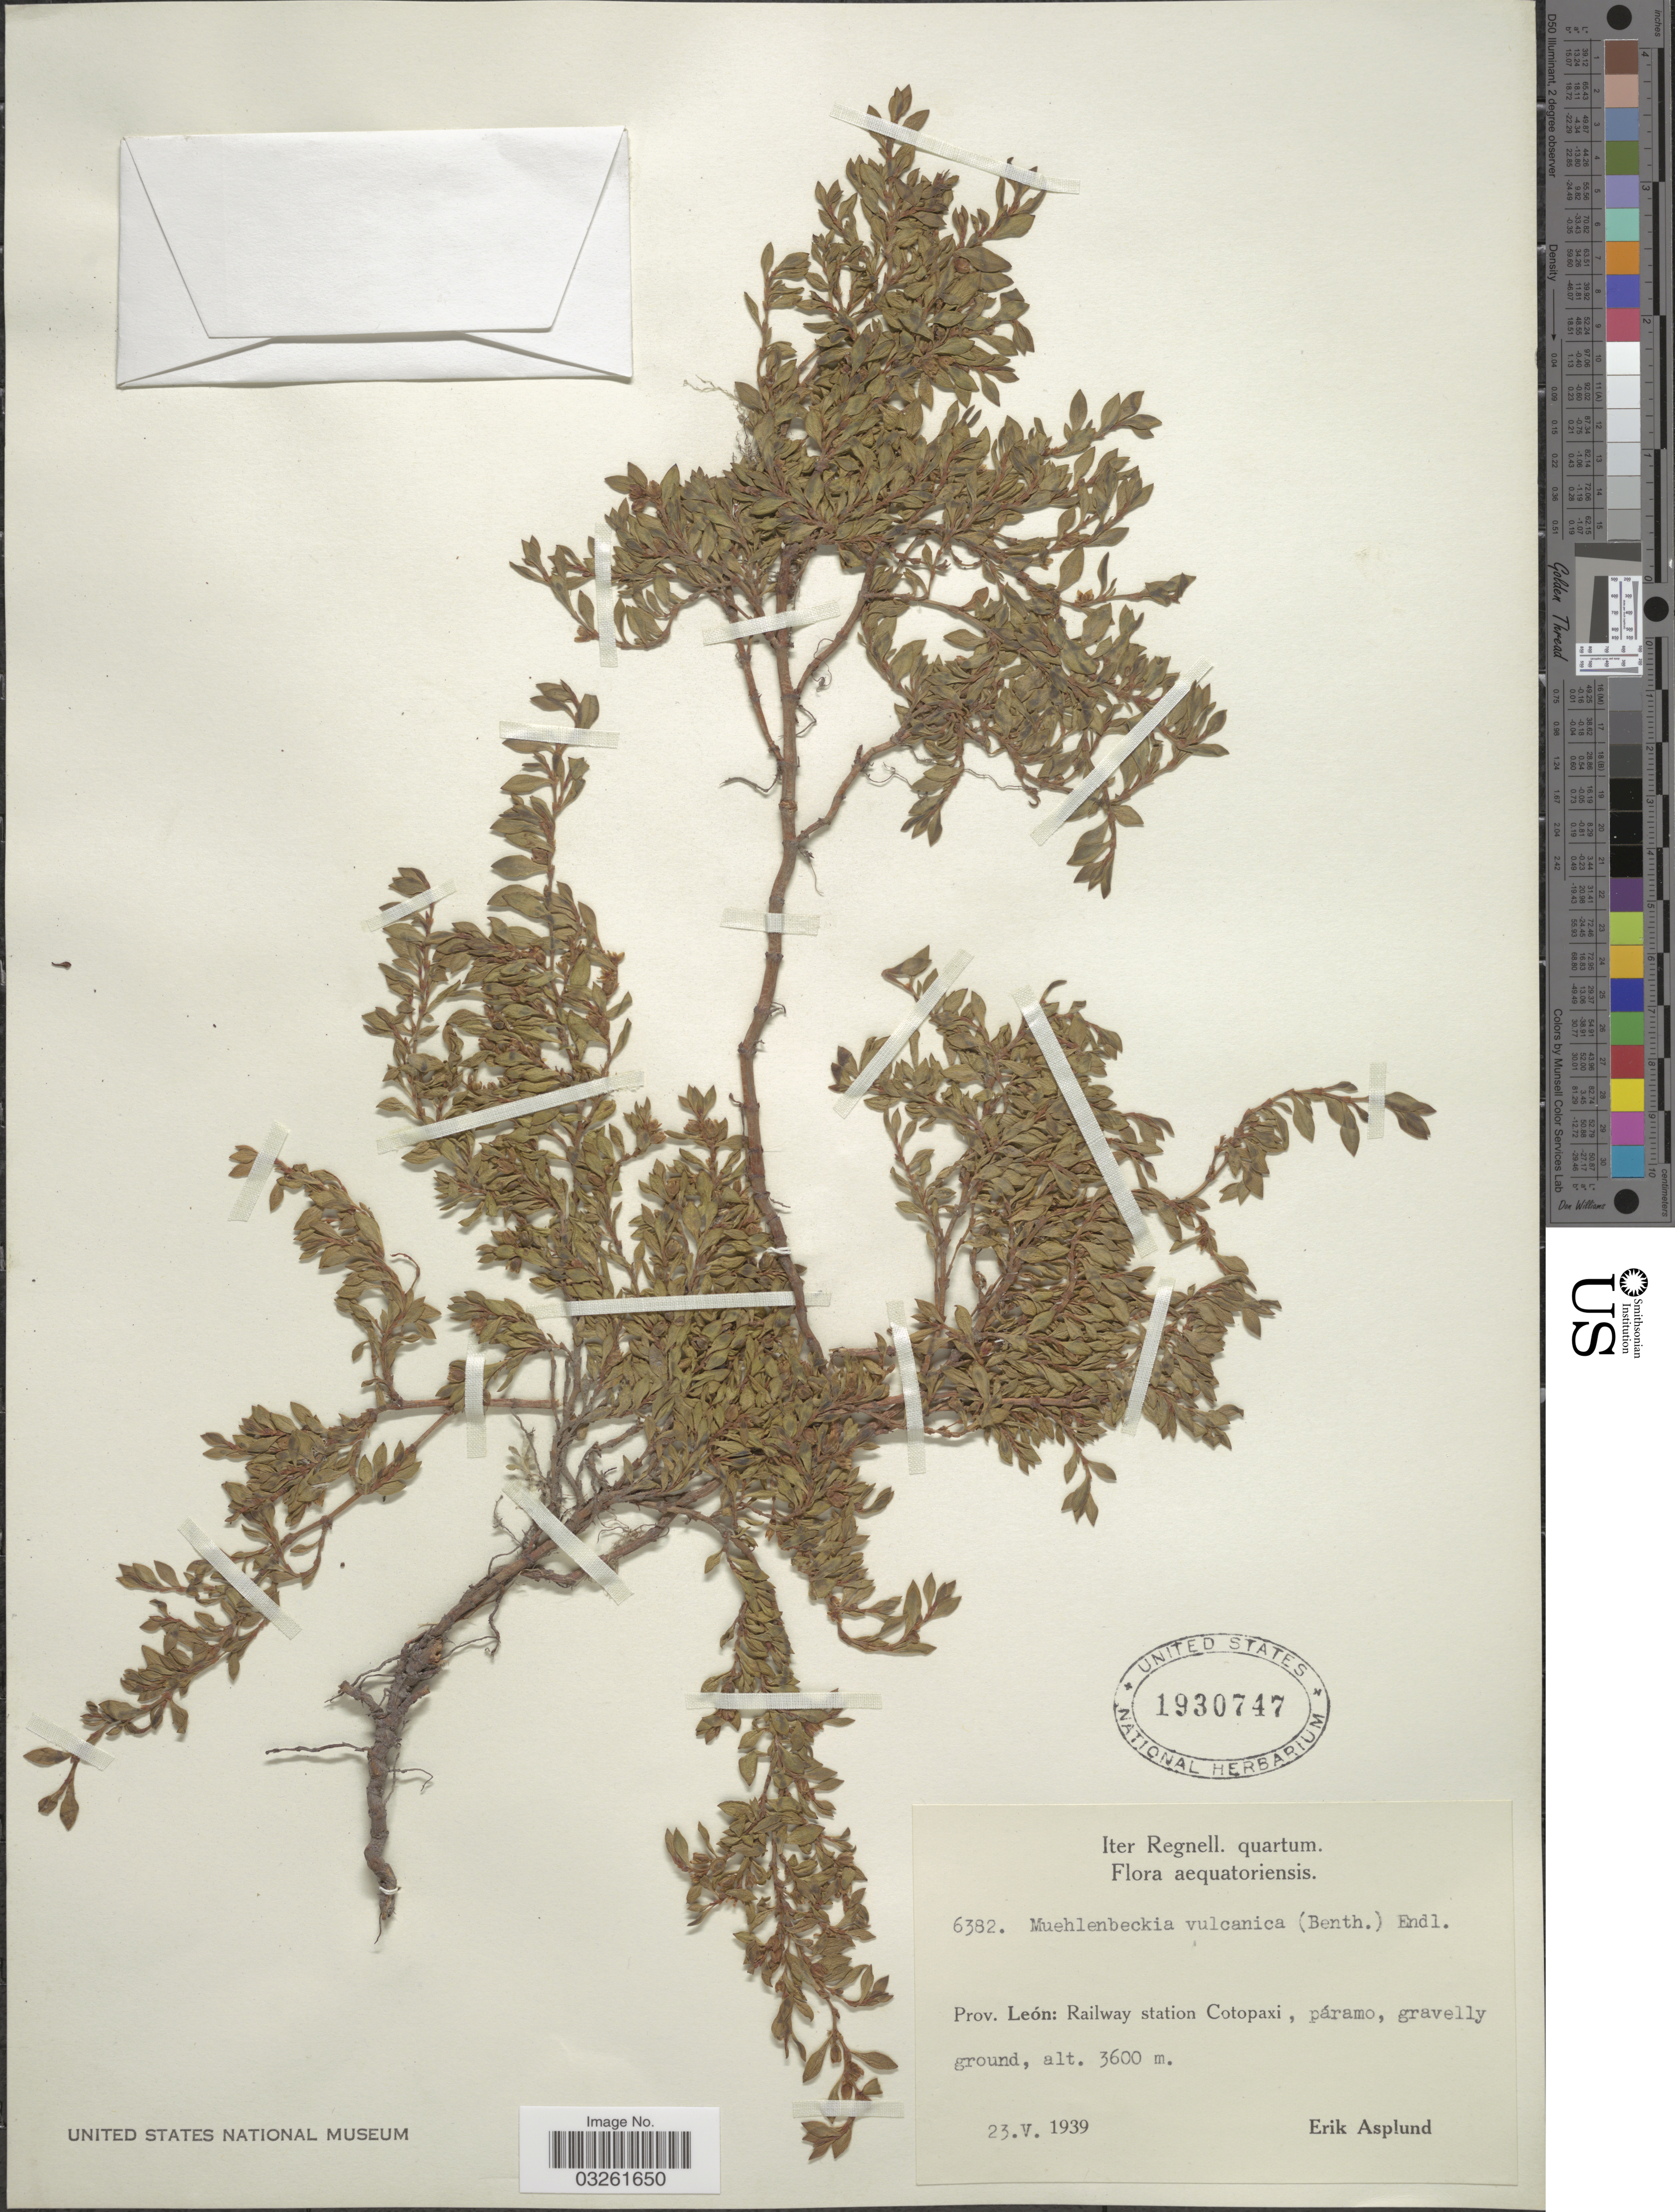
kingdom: Plantae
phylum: Tracheophyta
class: Magnoliopsida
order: Caryophyllales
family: Polygonaceae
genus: Muehlenbeckia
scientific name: Muehlenbeckia volcanica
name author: (Benth.) Endl.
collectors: E. Asplund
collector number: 6382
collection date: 1939-05-23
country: Ecuador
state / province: Cotopaxi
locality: Prov. León: Railway station Cotopaxi, páramo.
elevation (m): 3600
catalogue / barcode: US 1930747